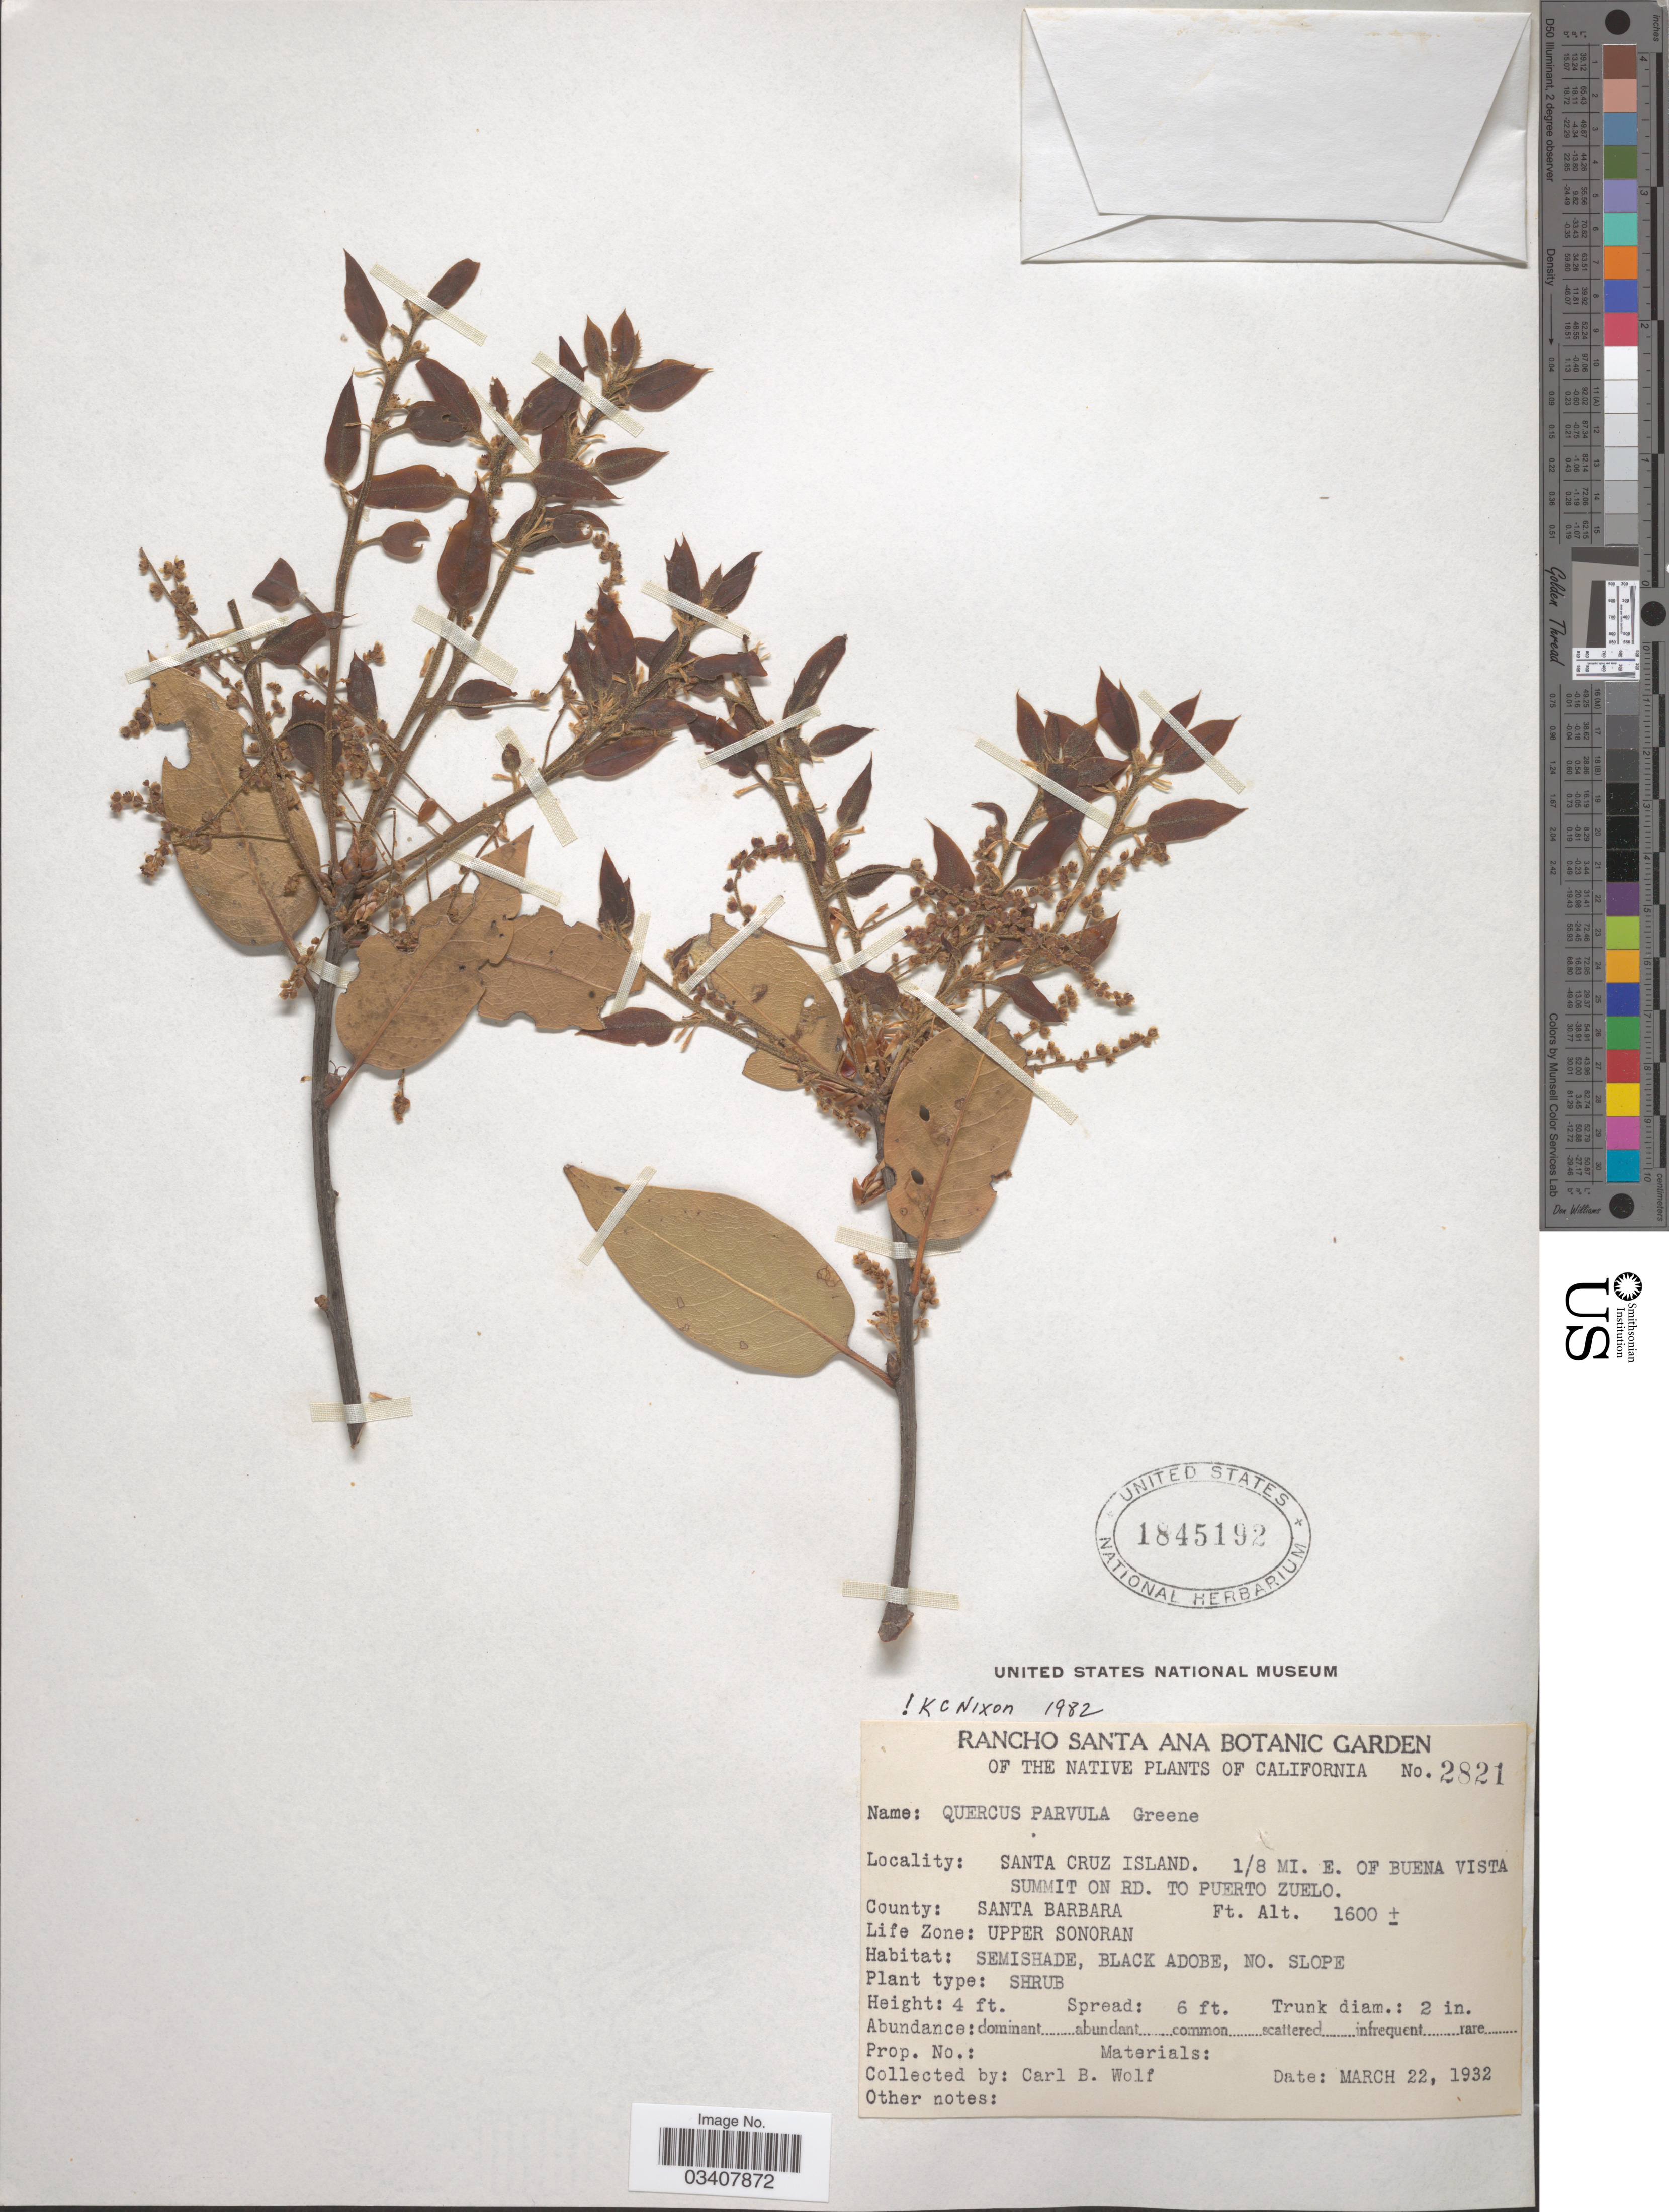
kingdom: Plantae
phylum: Tracheophyta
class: Magnoliopsida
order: Fagales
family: Fagaceae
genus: Quercus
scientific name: Quercus parvula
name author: Greene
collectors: C. B. Wolf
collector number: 2821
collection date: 1932-03-22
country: United States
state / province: California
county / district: Santa Barbara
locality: Santa Cruz Island. 1/8 mi. E. of Buena Vista Summit on rd. to Puerto Zuelo. County: Santa Barbara. Life Zone: Upper Sonoran.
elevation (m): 488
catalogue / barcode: US 1845192